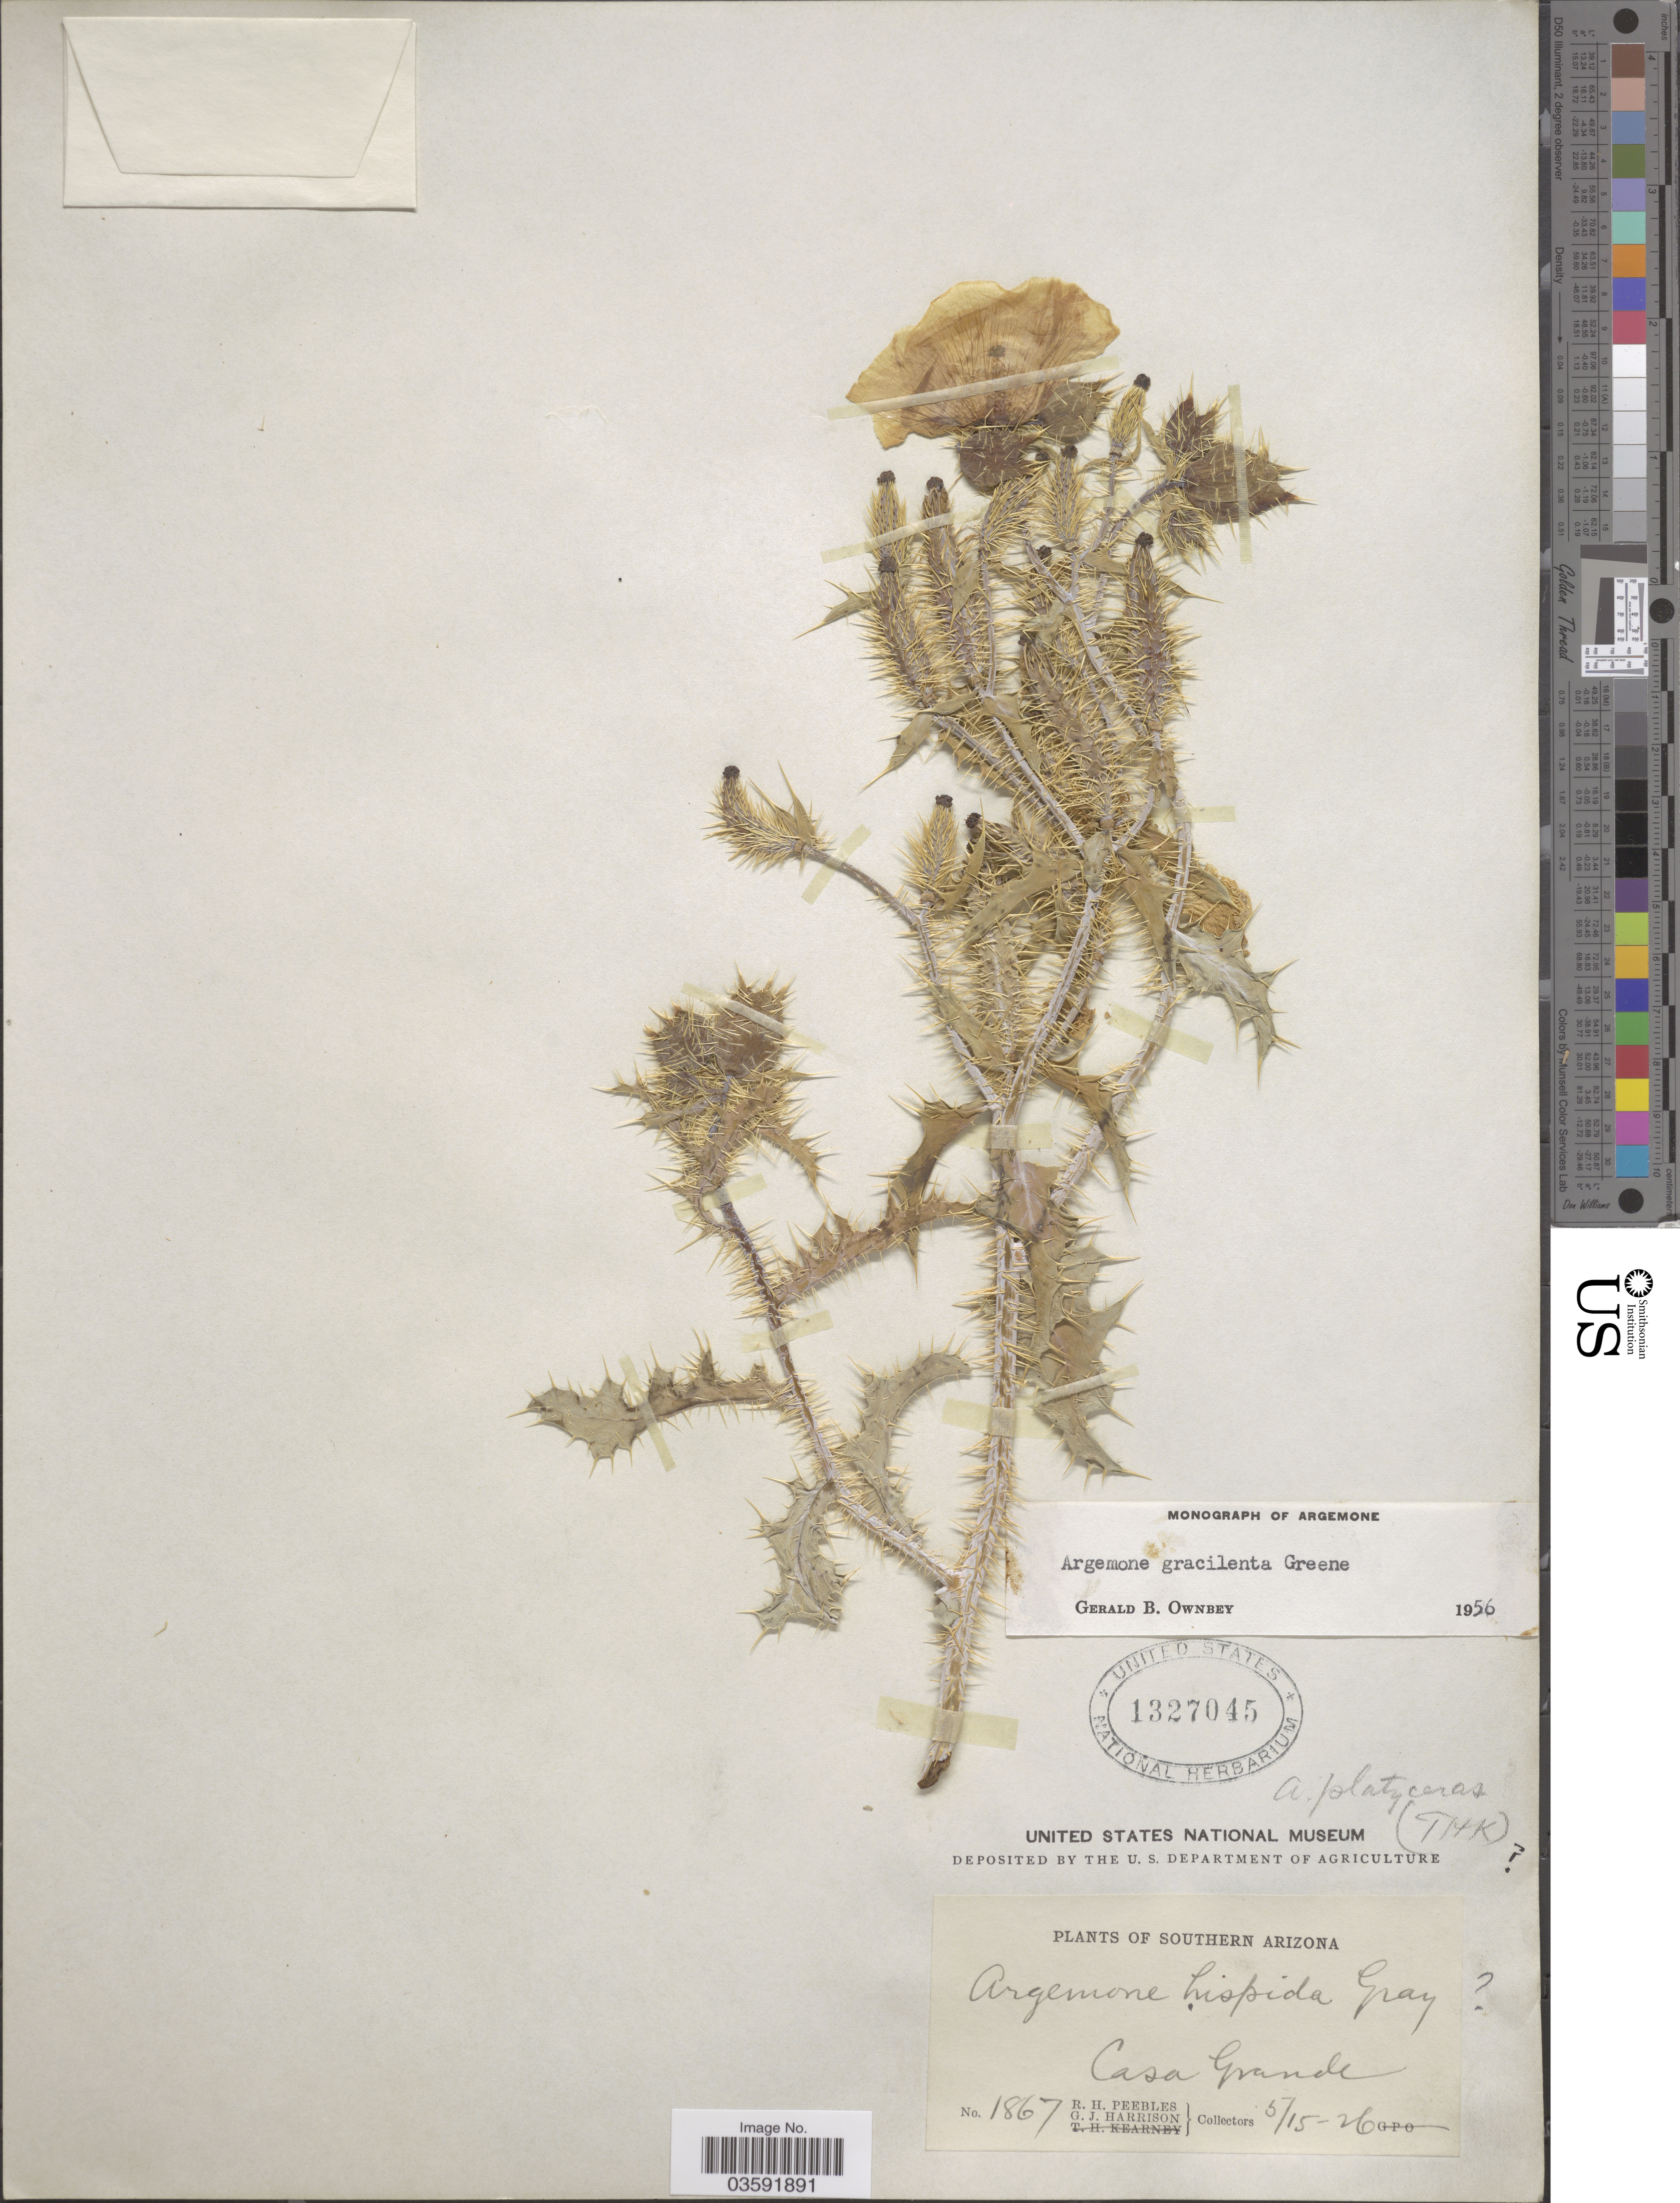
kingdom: Plantae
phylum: Tracheophyta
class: Magnoliopsida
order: Ranunculales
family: Papaveraceae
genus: Argemone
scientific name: Argemone gracilenta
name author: Greene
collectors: R. H. Peebles & G. J. Harrison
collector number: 1867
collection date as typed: Transcribed d/m/y: 15/5/26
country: United States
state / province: Arizona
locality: Southern Arizona. Casa Grande.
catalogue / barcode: US 1327045